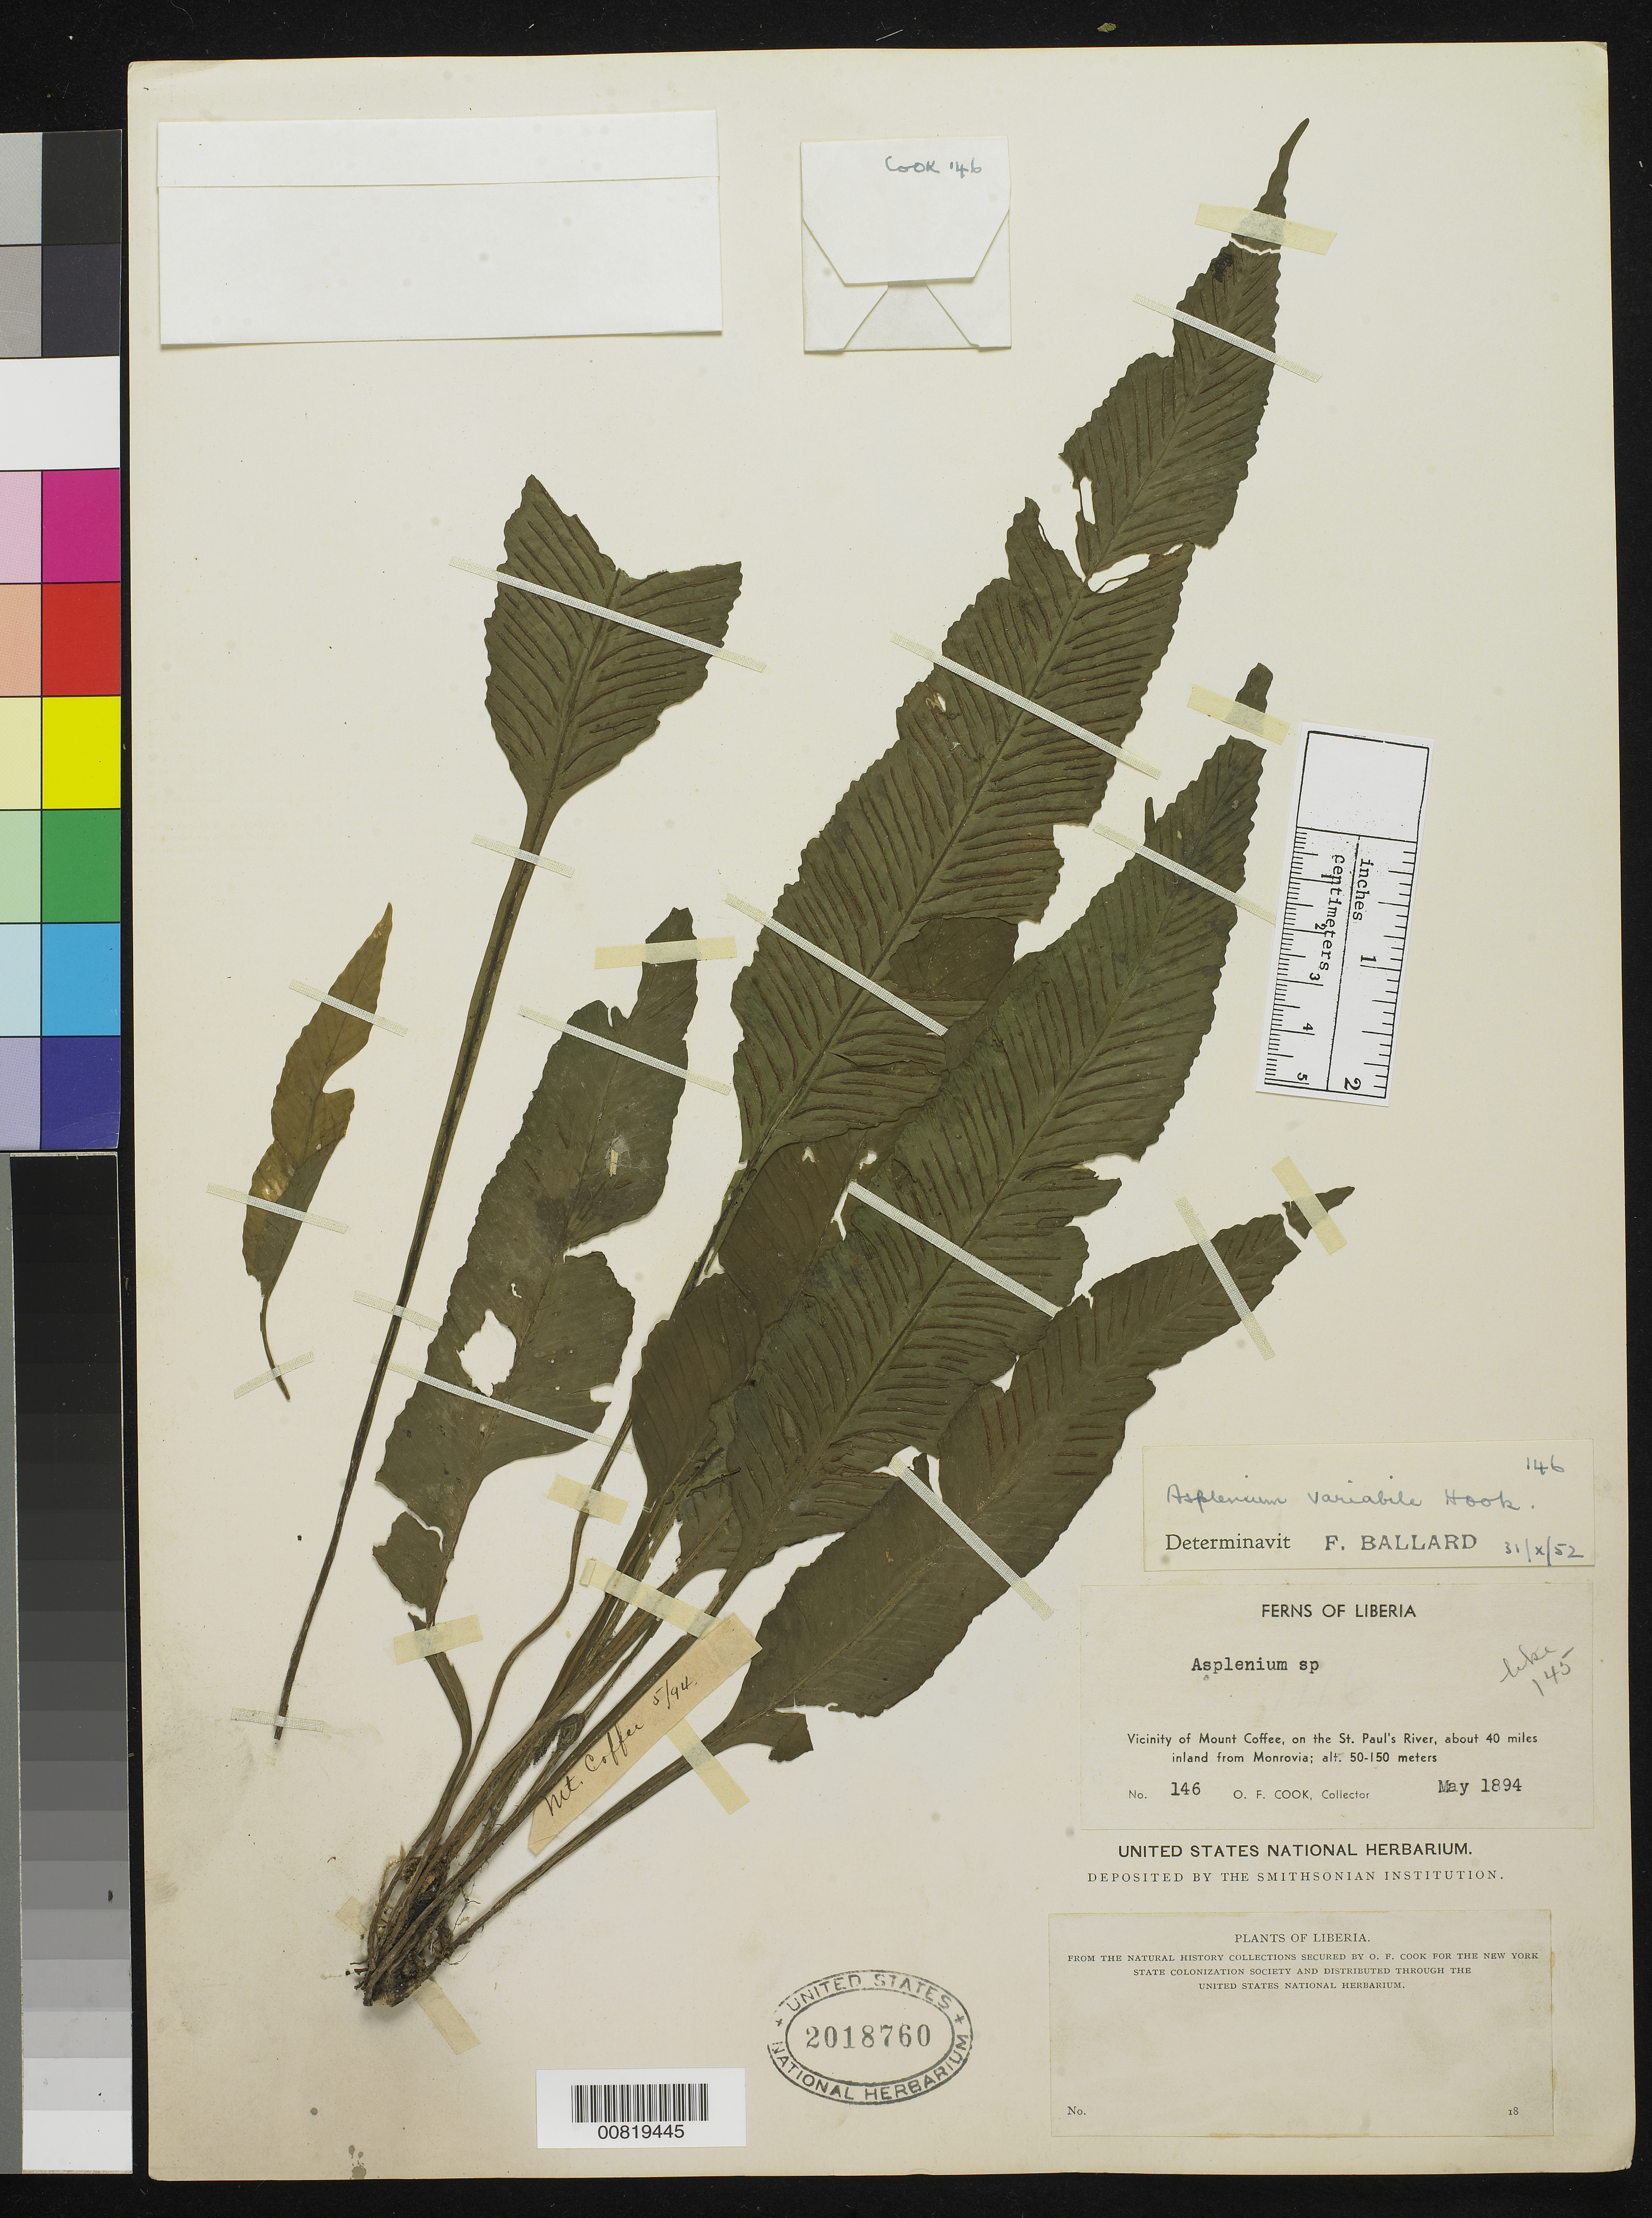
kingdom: Plantae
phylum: Tracheophyta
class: Polypodiopsida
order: Polypodiales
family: Aspleniaceae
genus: Asplenium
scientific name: Asplenium variabile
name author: Hook.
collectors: O. F. Cook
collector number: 146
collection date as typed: May 1894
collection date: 1894-05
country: Liberia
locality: Vicinity of Mt. Coffee, on the St. Paul's River, about 40 miles inland from Monrovia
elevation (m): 50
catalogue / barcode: US 2018760